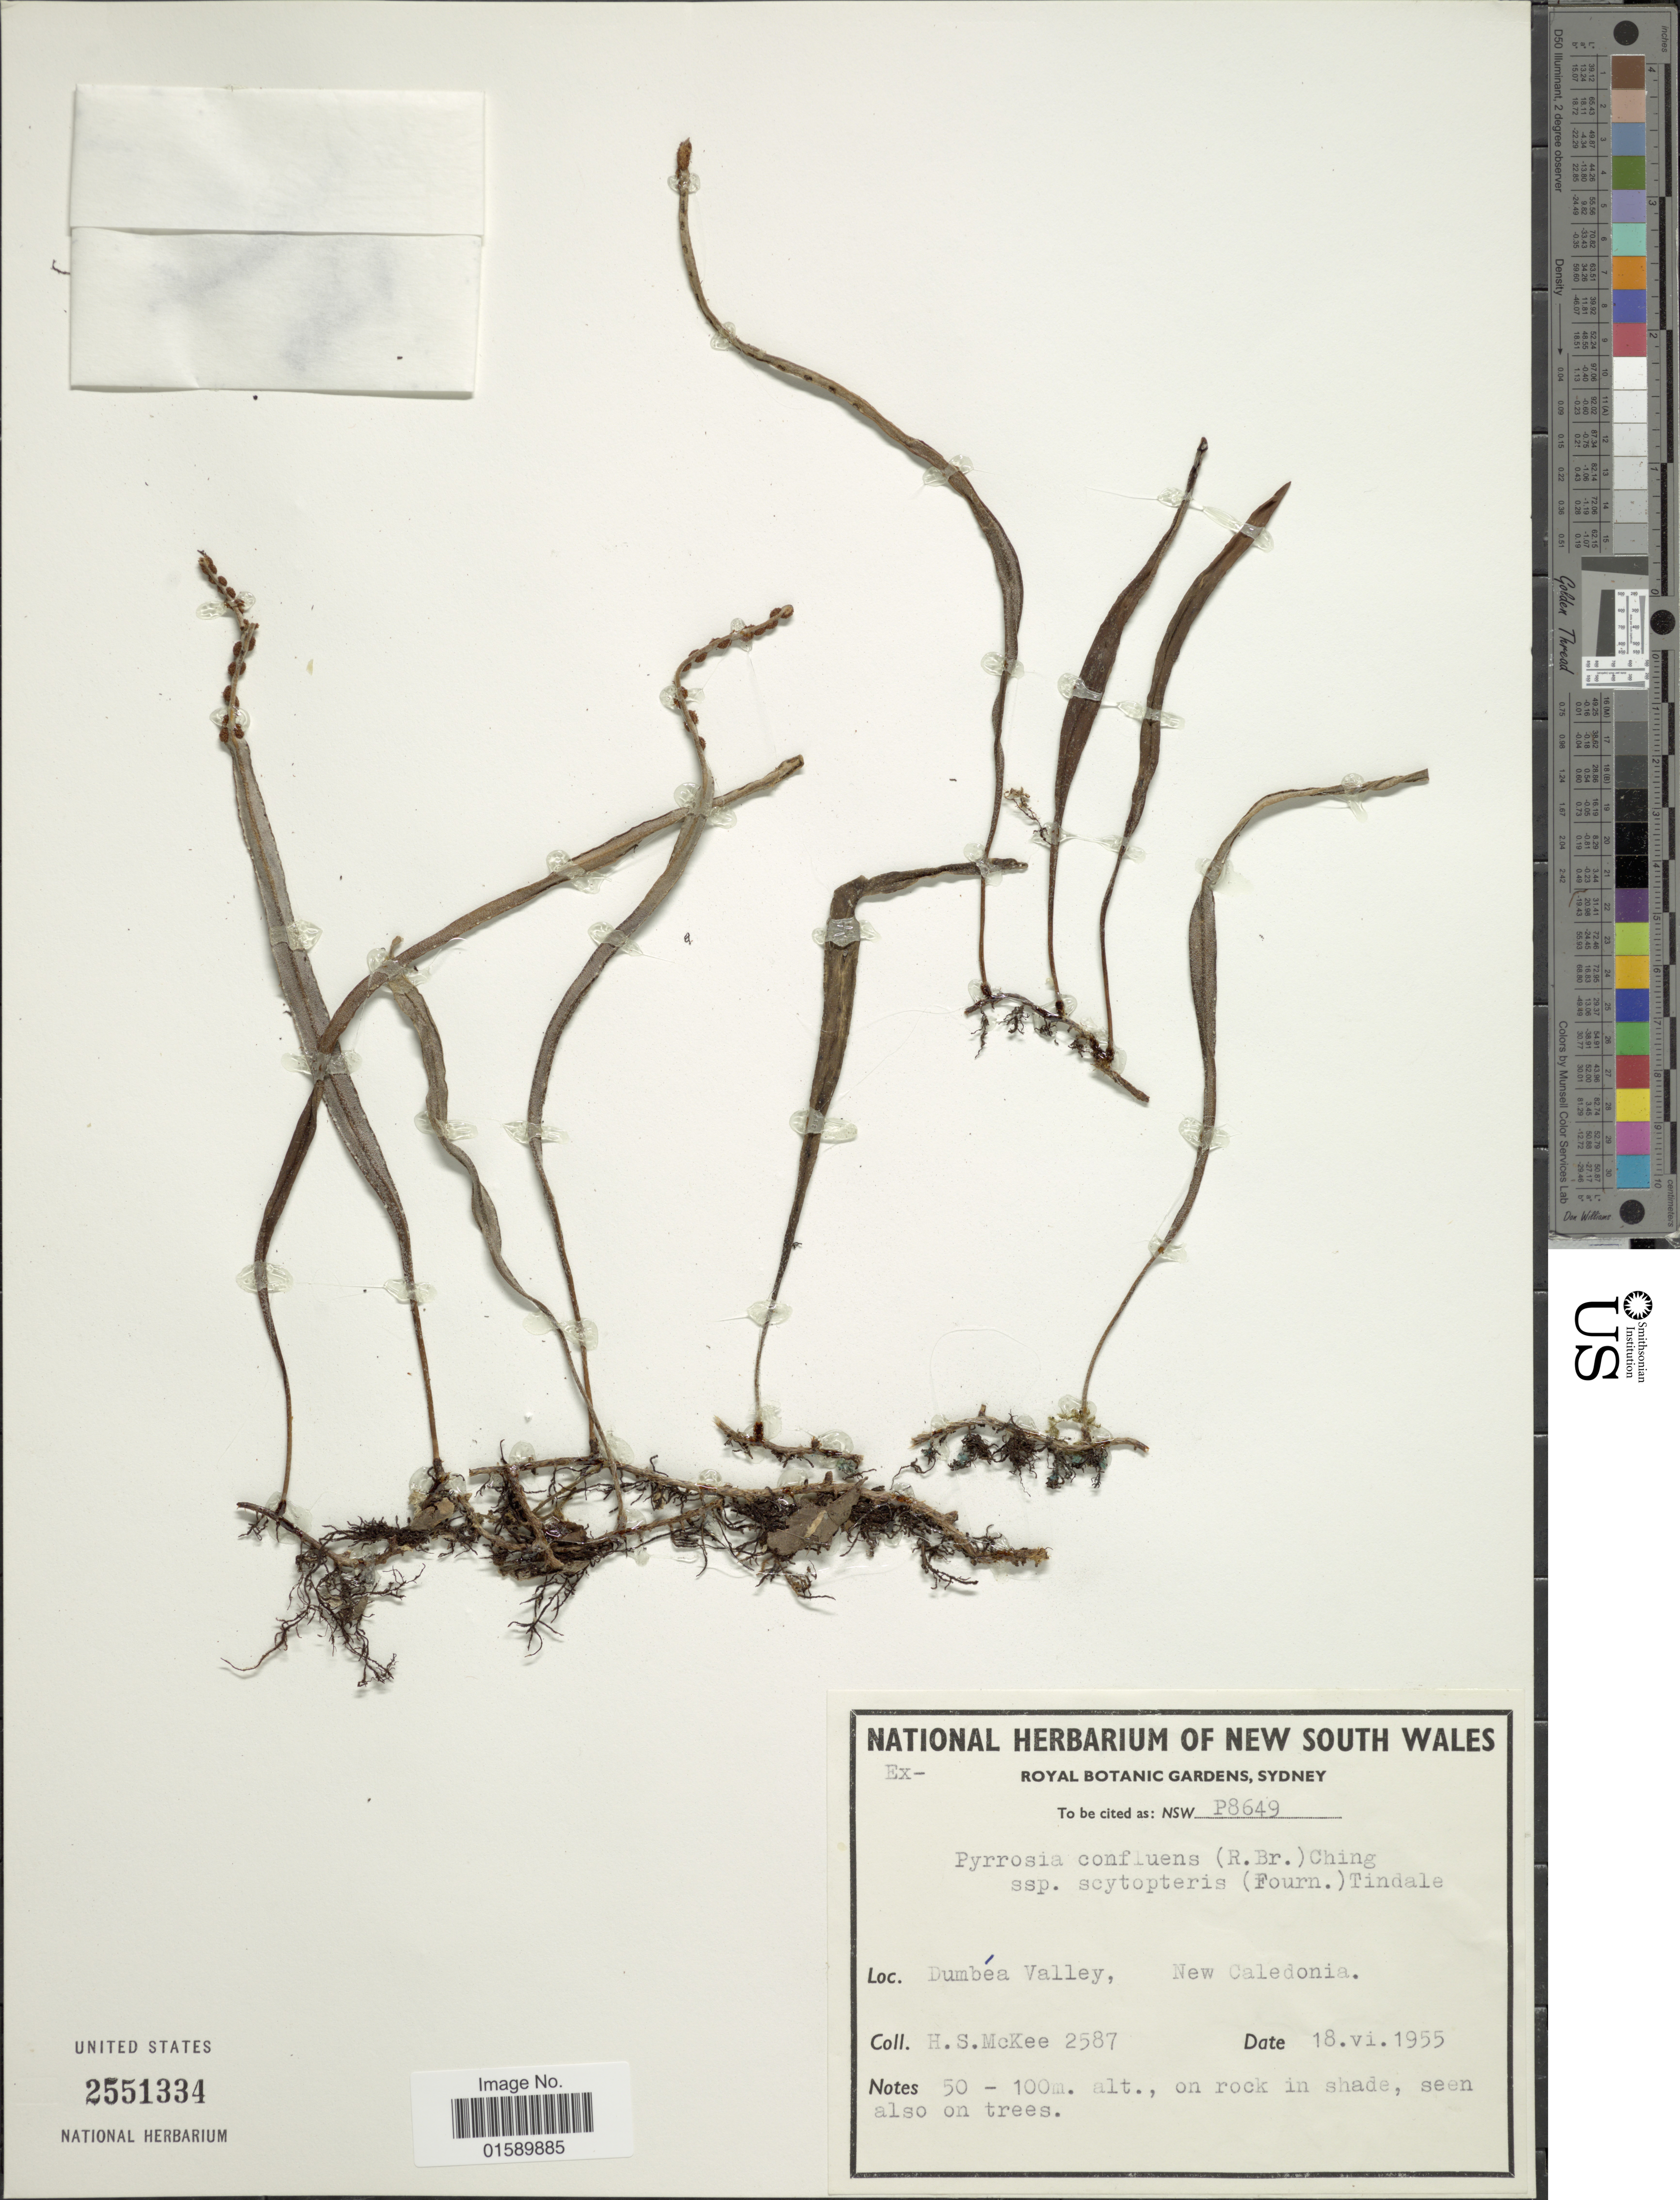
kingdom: Plantae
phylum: Tracheophyta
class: Polypodiopsida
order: Polypodiales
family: Polypodiaceae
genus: Pyrrosia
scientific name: Pyrrosia confluens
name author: (R. Br.) Ching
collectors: H. S. McKee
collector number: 2587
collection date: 1955-06-18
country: New Caledonia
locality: Dumbea Valley, New Caledonia.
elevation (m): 50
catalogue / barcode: US 2551334